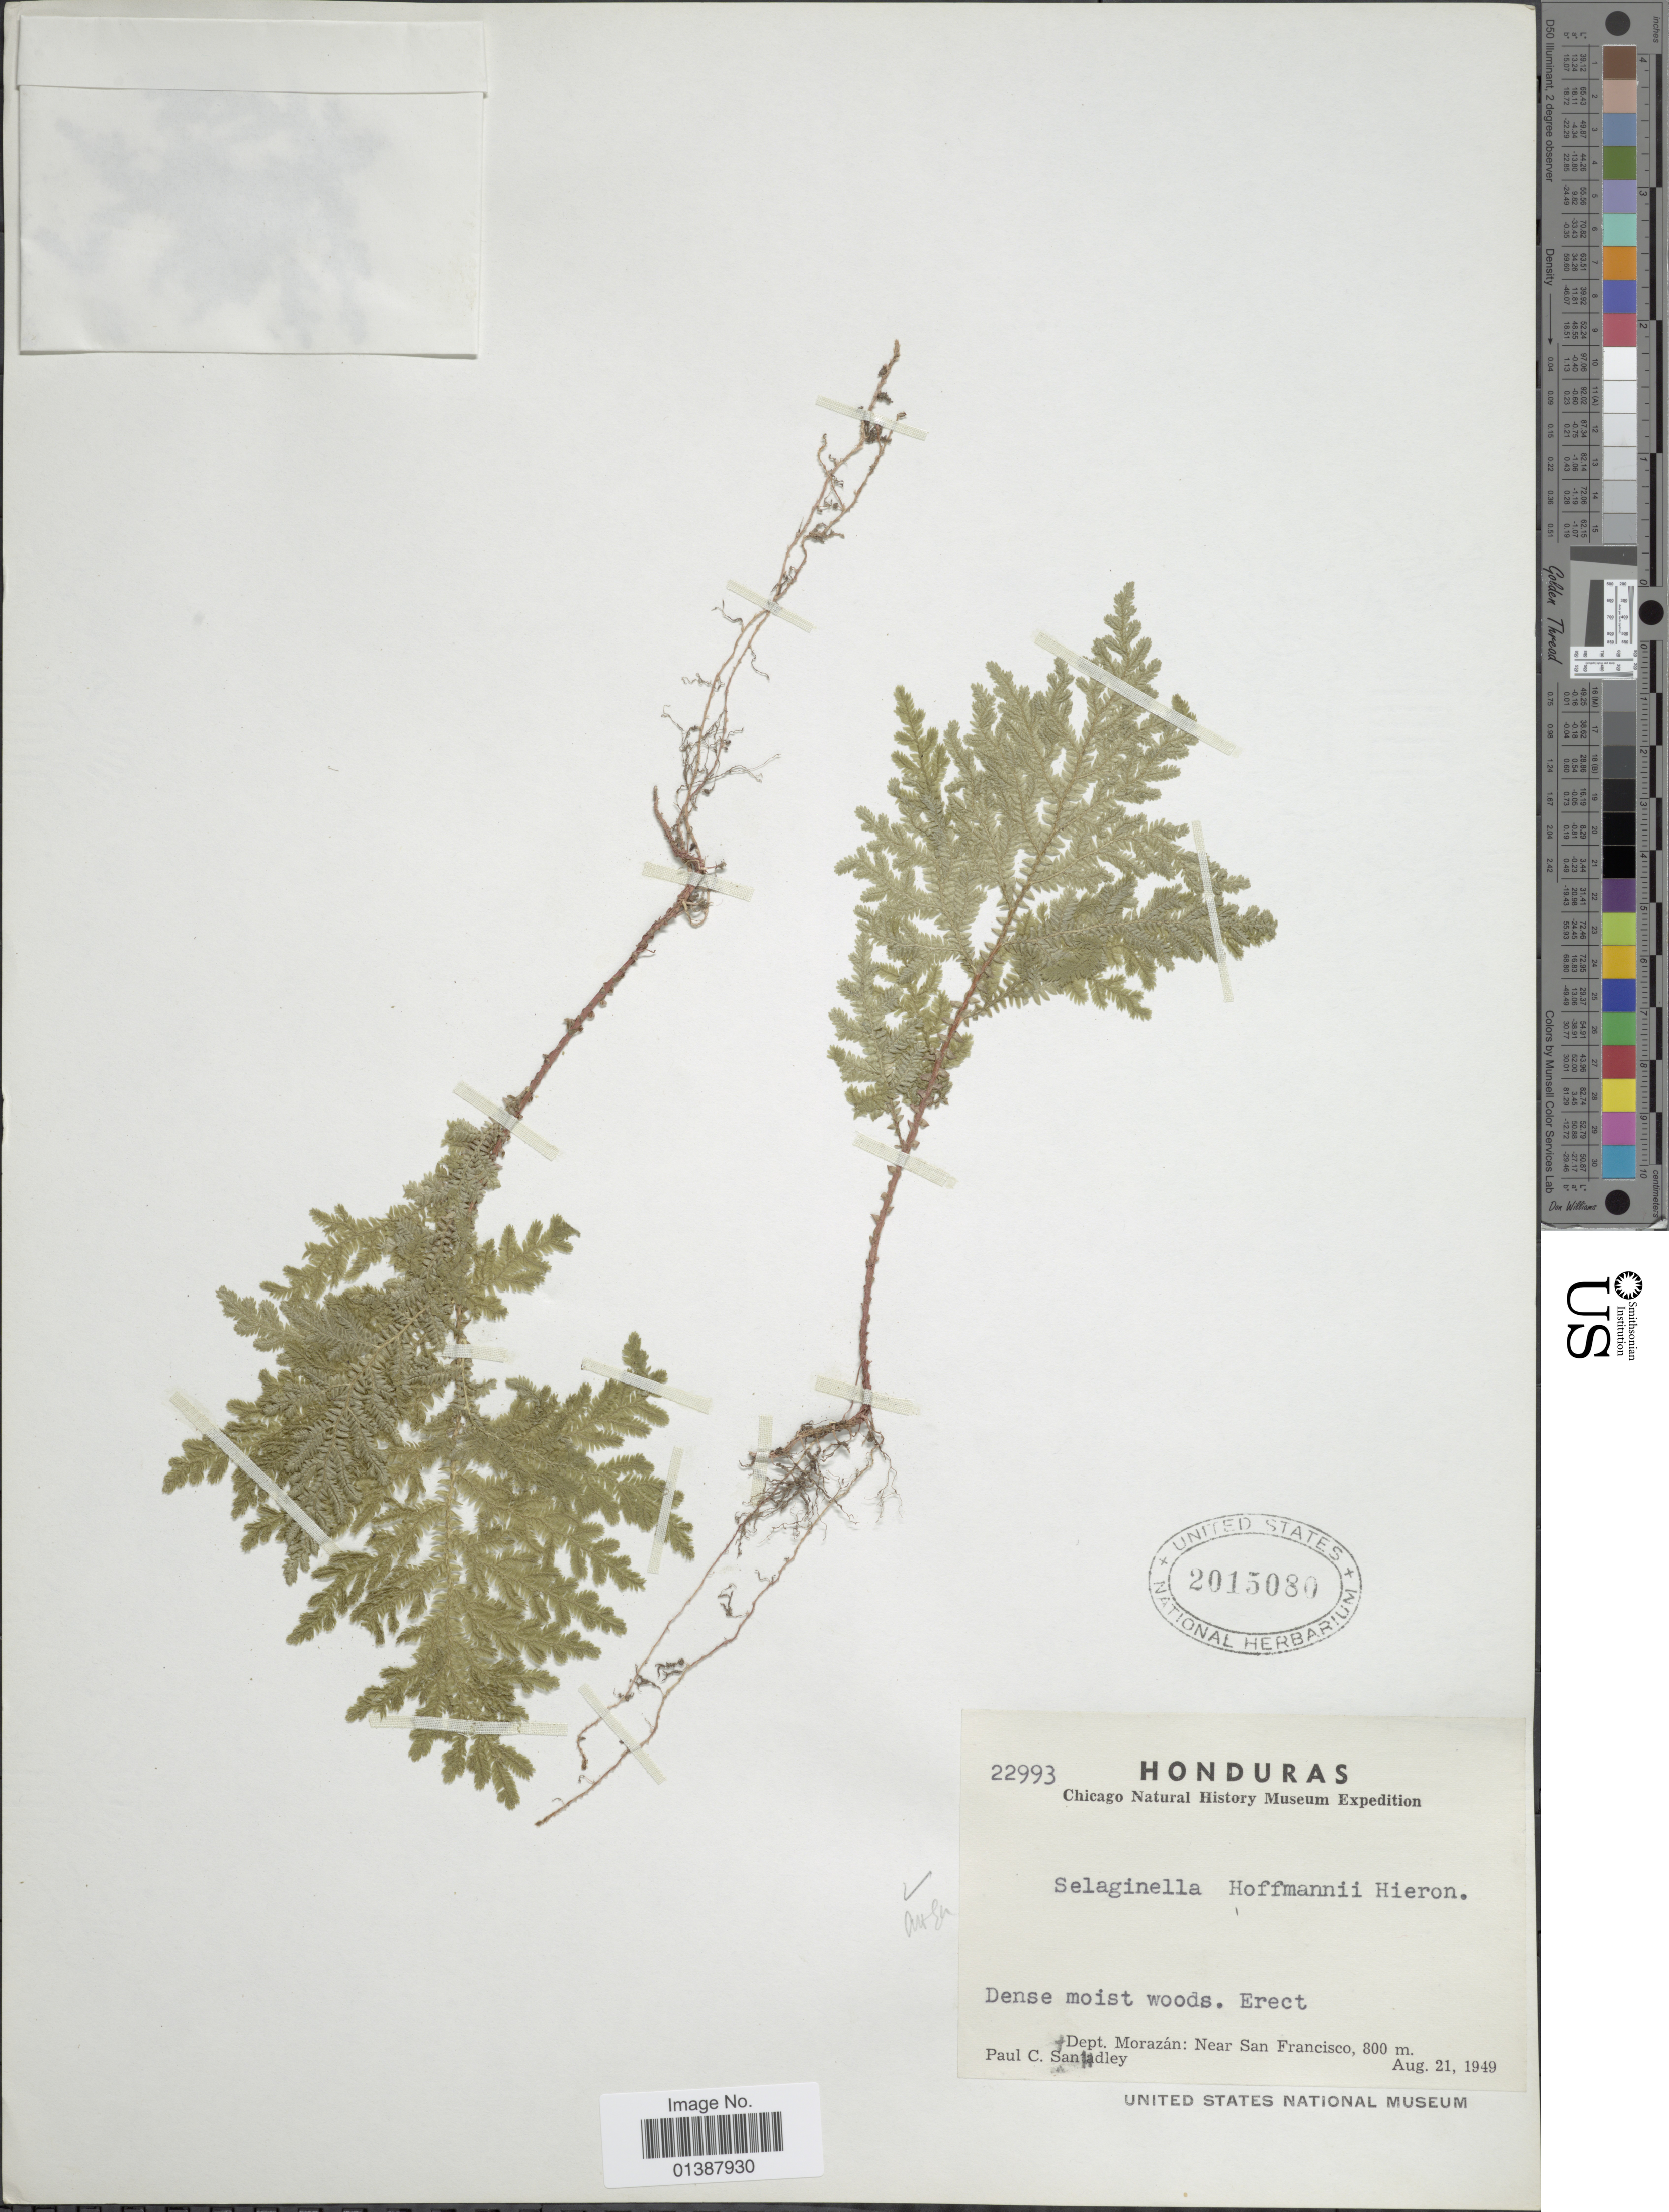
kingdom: Plantae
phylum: Tracheophyta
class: Lycopodiopsida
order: Selaginellales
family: Selaginellaceae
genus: Selaginella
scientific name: Selaginella hoffmannii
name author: Hieron.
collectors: P. C. Standley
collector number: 22993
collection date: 1949-08-21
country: Honduras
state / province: Fco. Morazán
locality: Dept Morazán: Near San Francisco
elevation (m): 800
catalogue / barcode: US 2015080